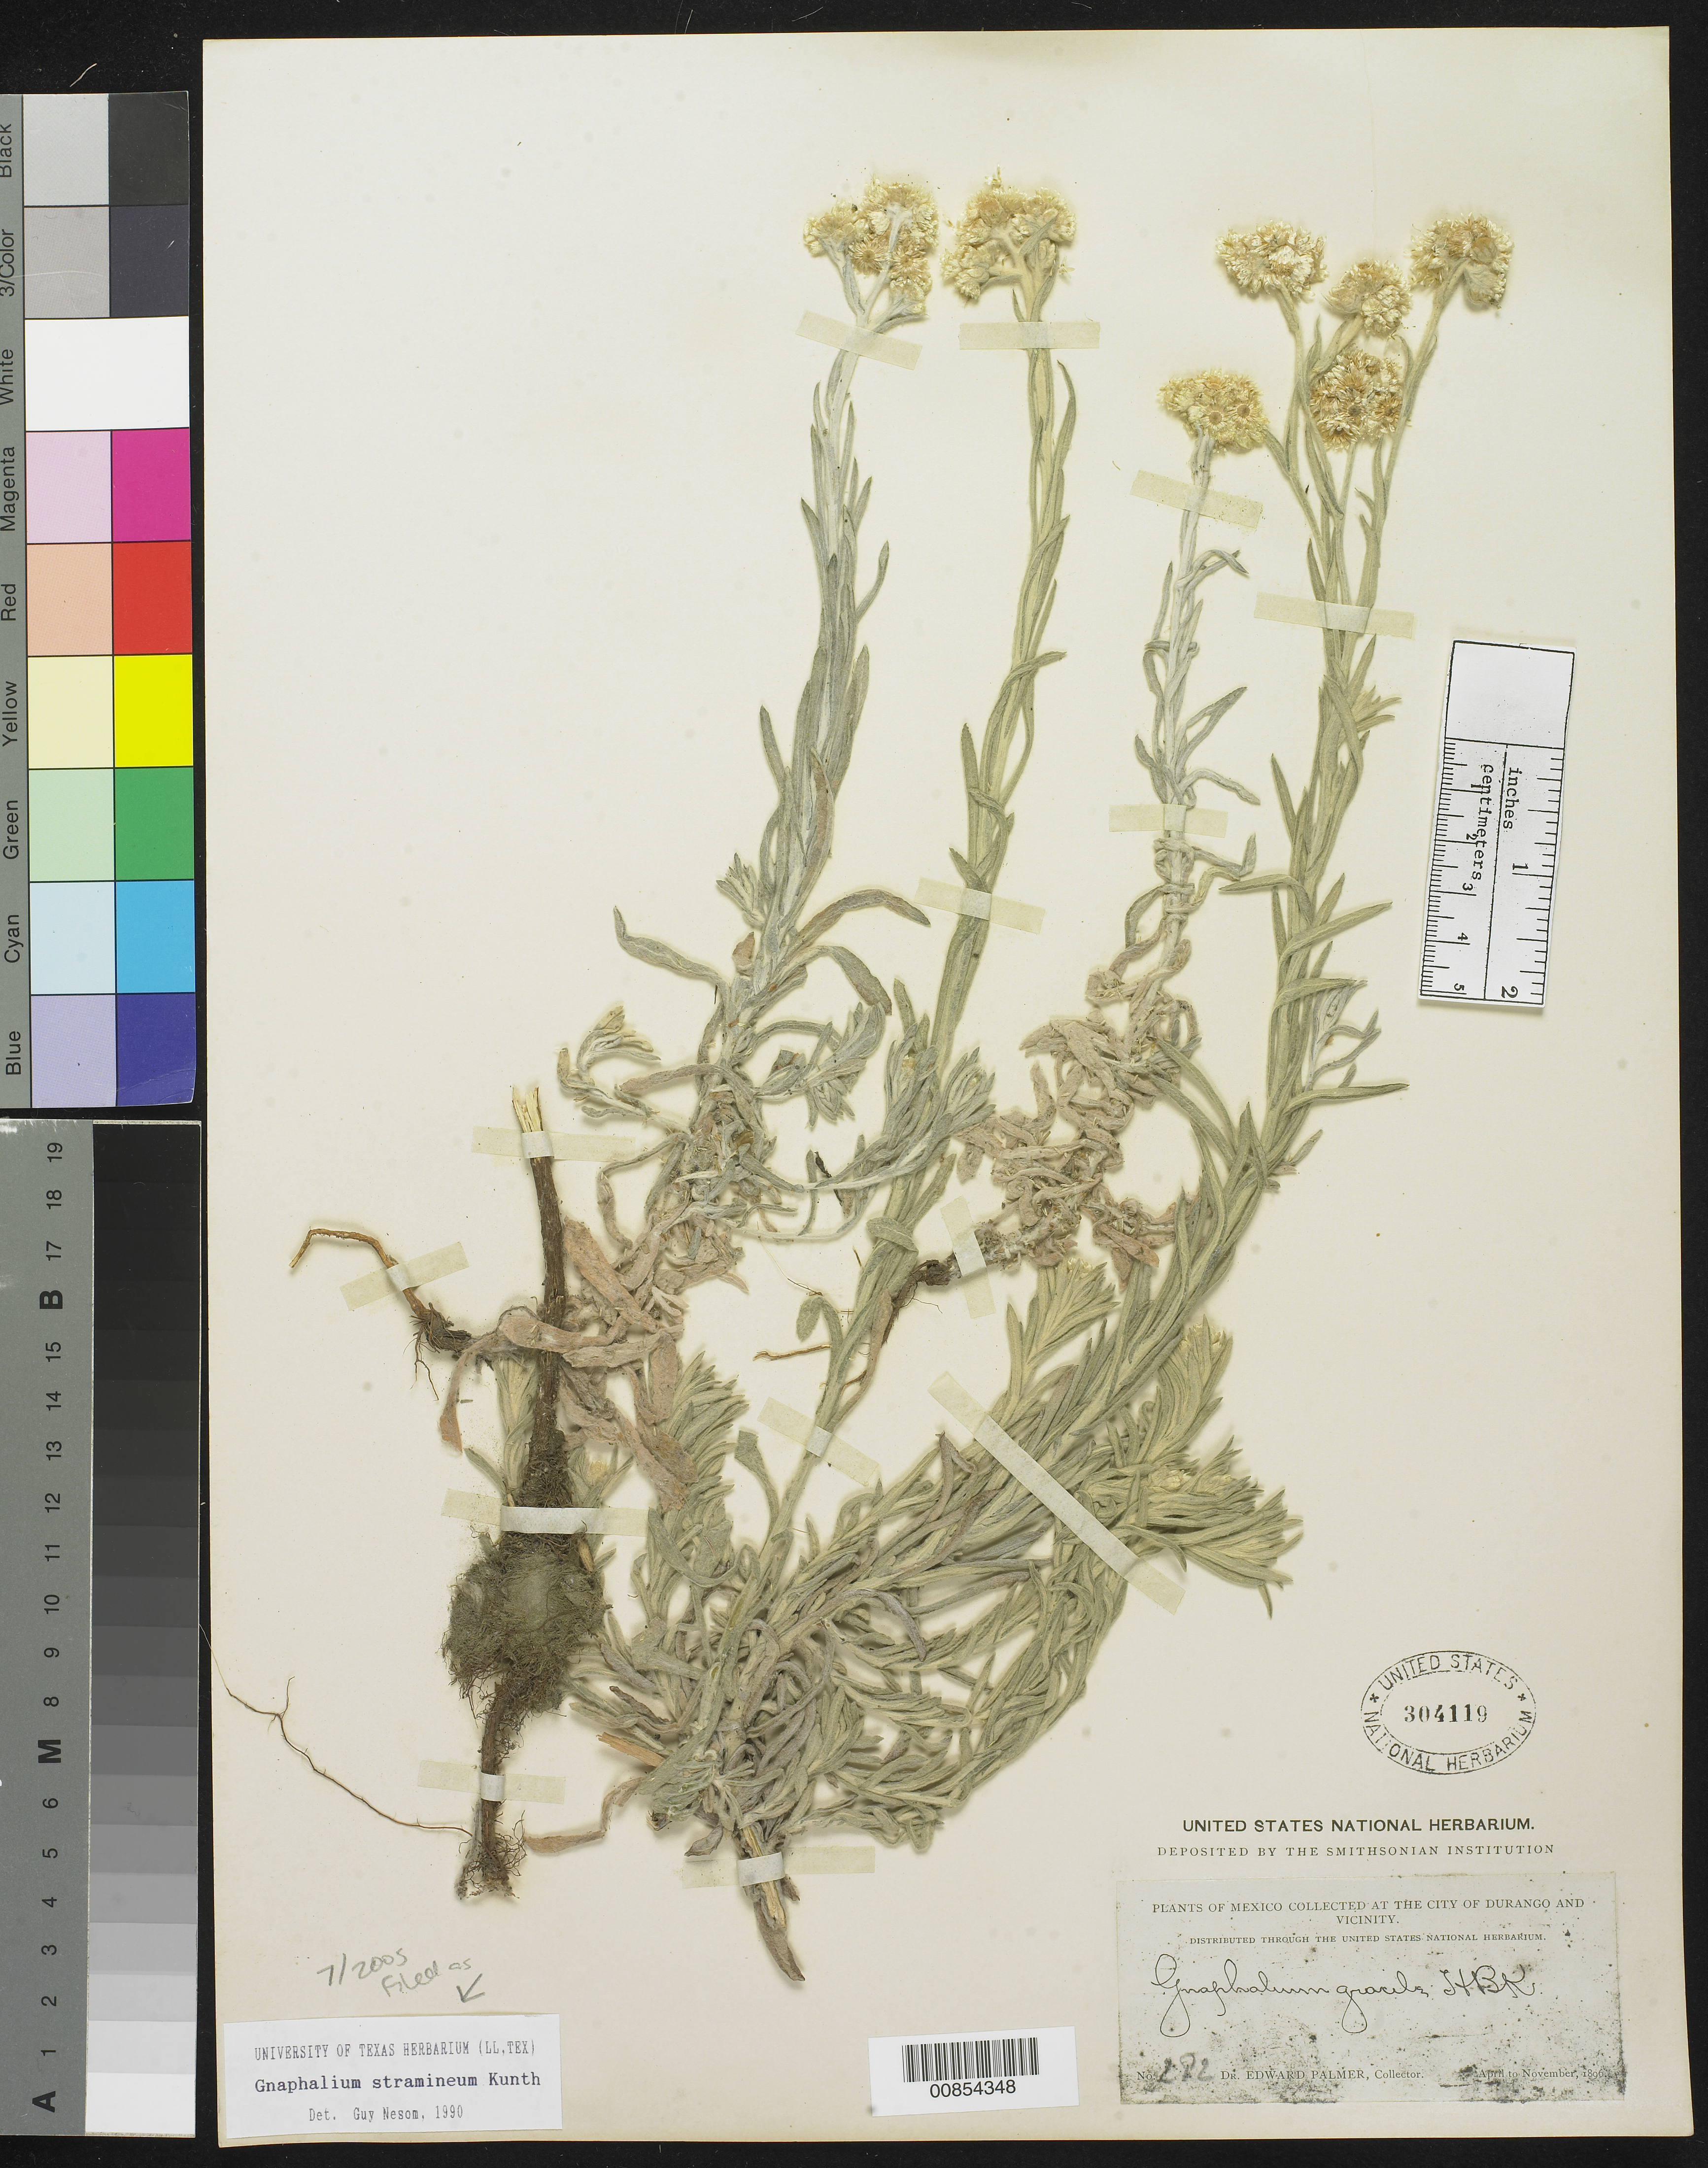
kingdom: Plantae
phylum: Tracheophyta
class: Magnoliopsida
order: Asterales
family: Asteraceae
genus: Pseudognaphalium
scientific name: Pseudognaphalium stramineum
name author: (Kunth) Anderb.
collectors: E. Palmer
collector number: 292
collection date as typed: Apr 1896 to -- Nov 1896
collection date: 1896-04/1896-11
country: Mexico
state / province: Durango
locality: City of Durango and vicinity.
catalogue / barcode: US 304119